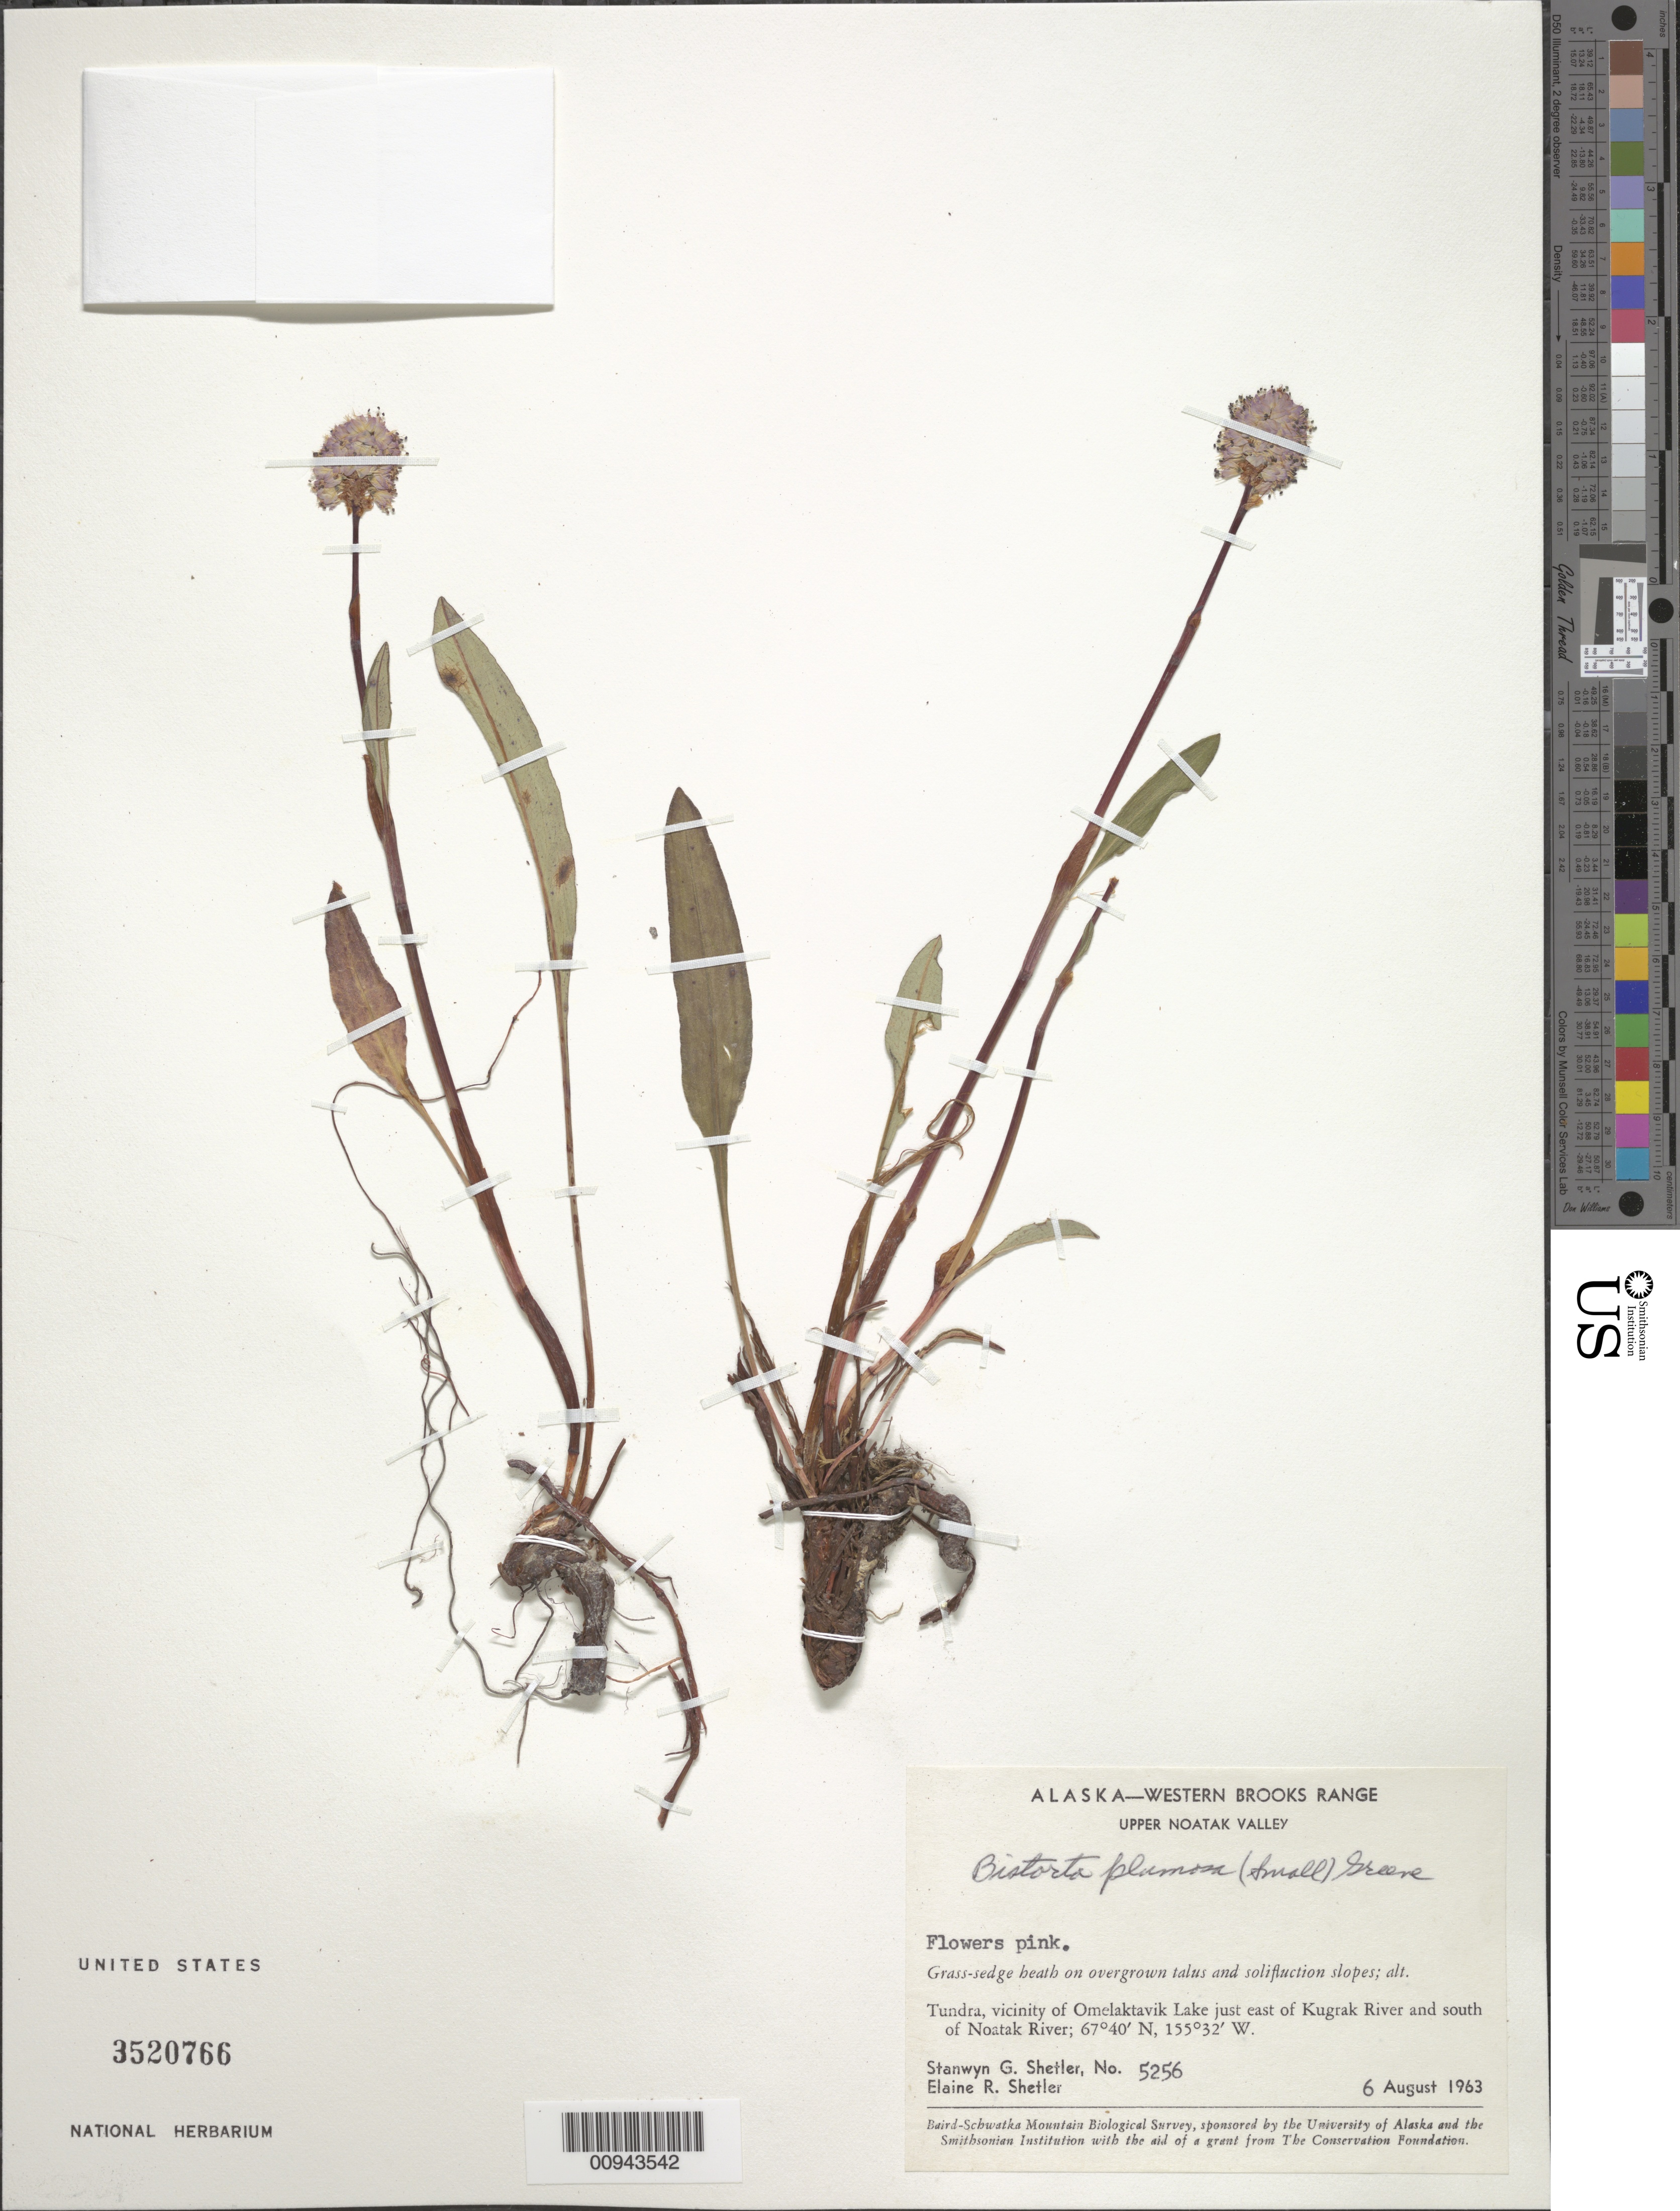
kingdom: Plantae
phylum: Tracheophyta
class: Magnoliopsida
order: Caryophyllales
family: Polygonaceae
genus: Bistorta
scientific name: Bistorta plumosa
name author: (Small) Greene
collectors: S. Shetler & E. R. Shetler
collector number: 5256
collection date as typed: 06 Aug 1963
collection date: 1963-08-06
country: United States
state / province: Alaska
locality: Vicinity of Omelaktavik Lake just east of Kugrak River and south of Noatak River. Western Brooks Range, Upper Noatak Valley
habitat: Grass-sedge heath on overgrown talus and solifluction slopes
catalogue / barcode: US 3520766